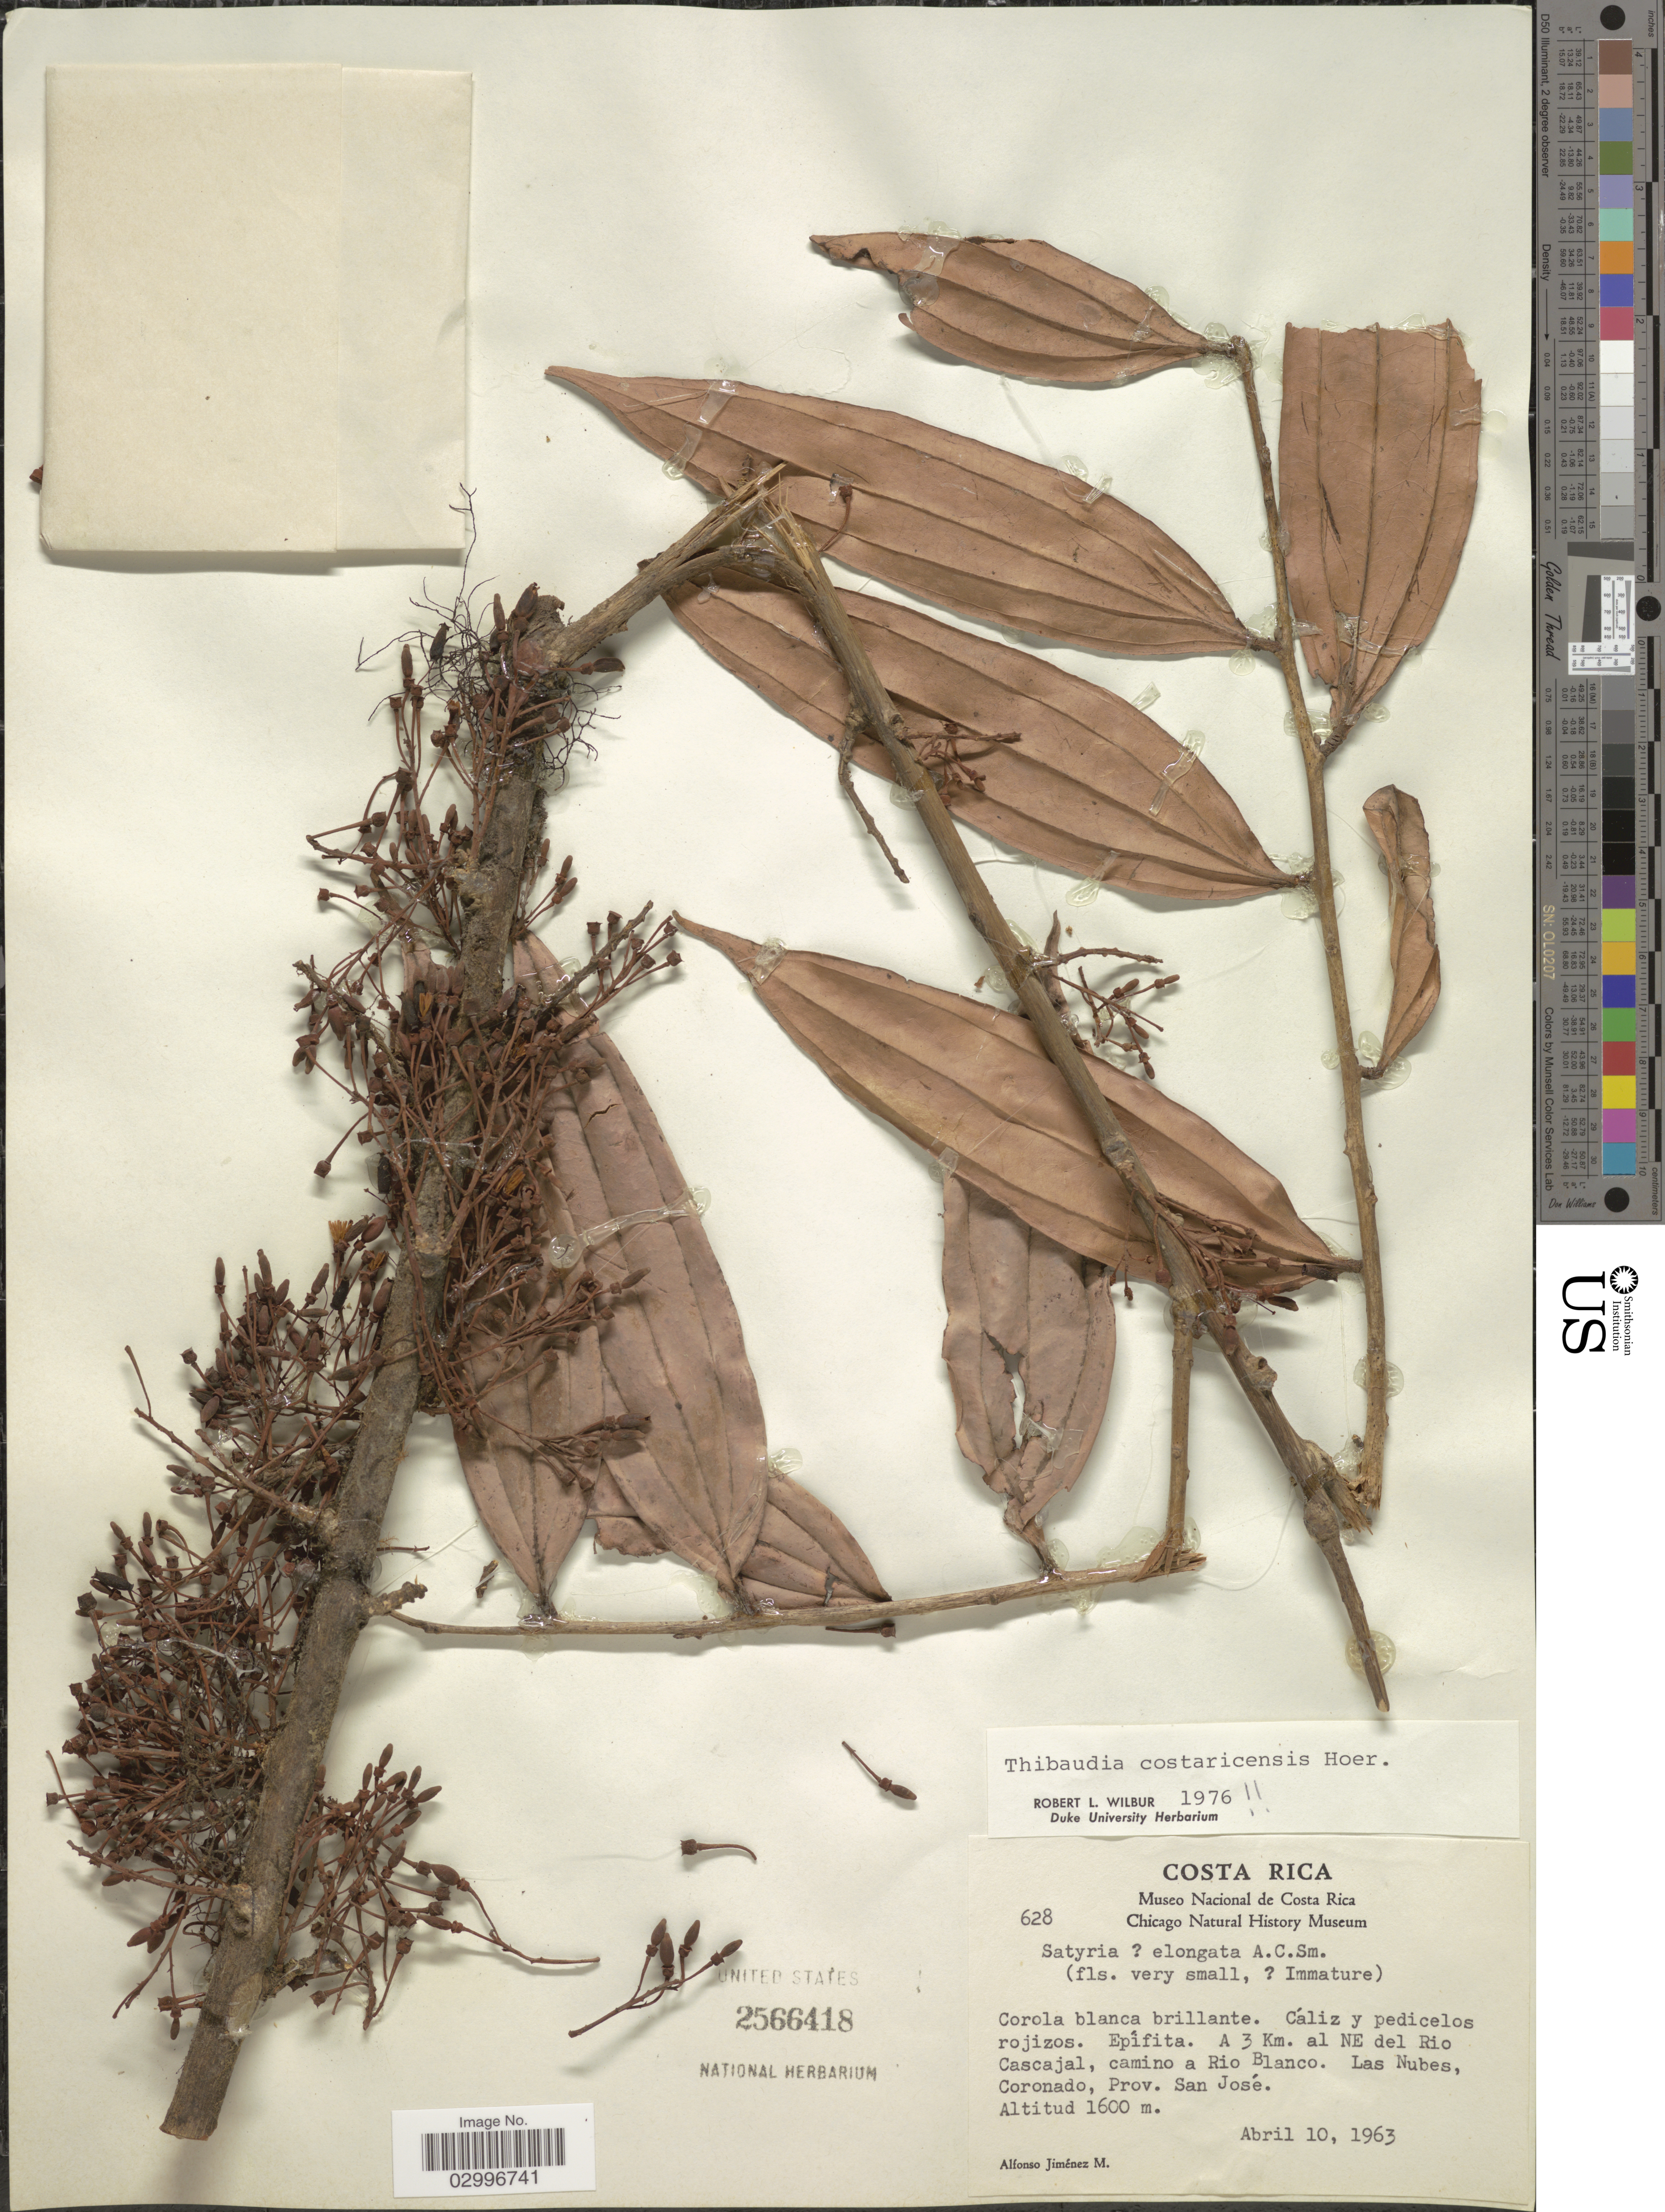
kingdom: Plantae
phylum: Tracheophyta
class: Magnoliopsida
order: Ericales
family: Ericaceae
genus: Thibaudia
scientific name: Thibaudia costaricensis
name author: Hoerold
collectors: A. Jimenez M.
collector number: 628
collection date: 1963-04-10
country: Costa Rica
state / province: San José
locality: A 3 Km. al NE del Rio Cascajal, camino a Rio Blanco. Las Nubes, Coronado.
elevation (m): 1600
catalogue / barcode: US 2566418